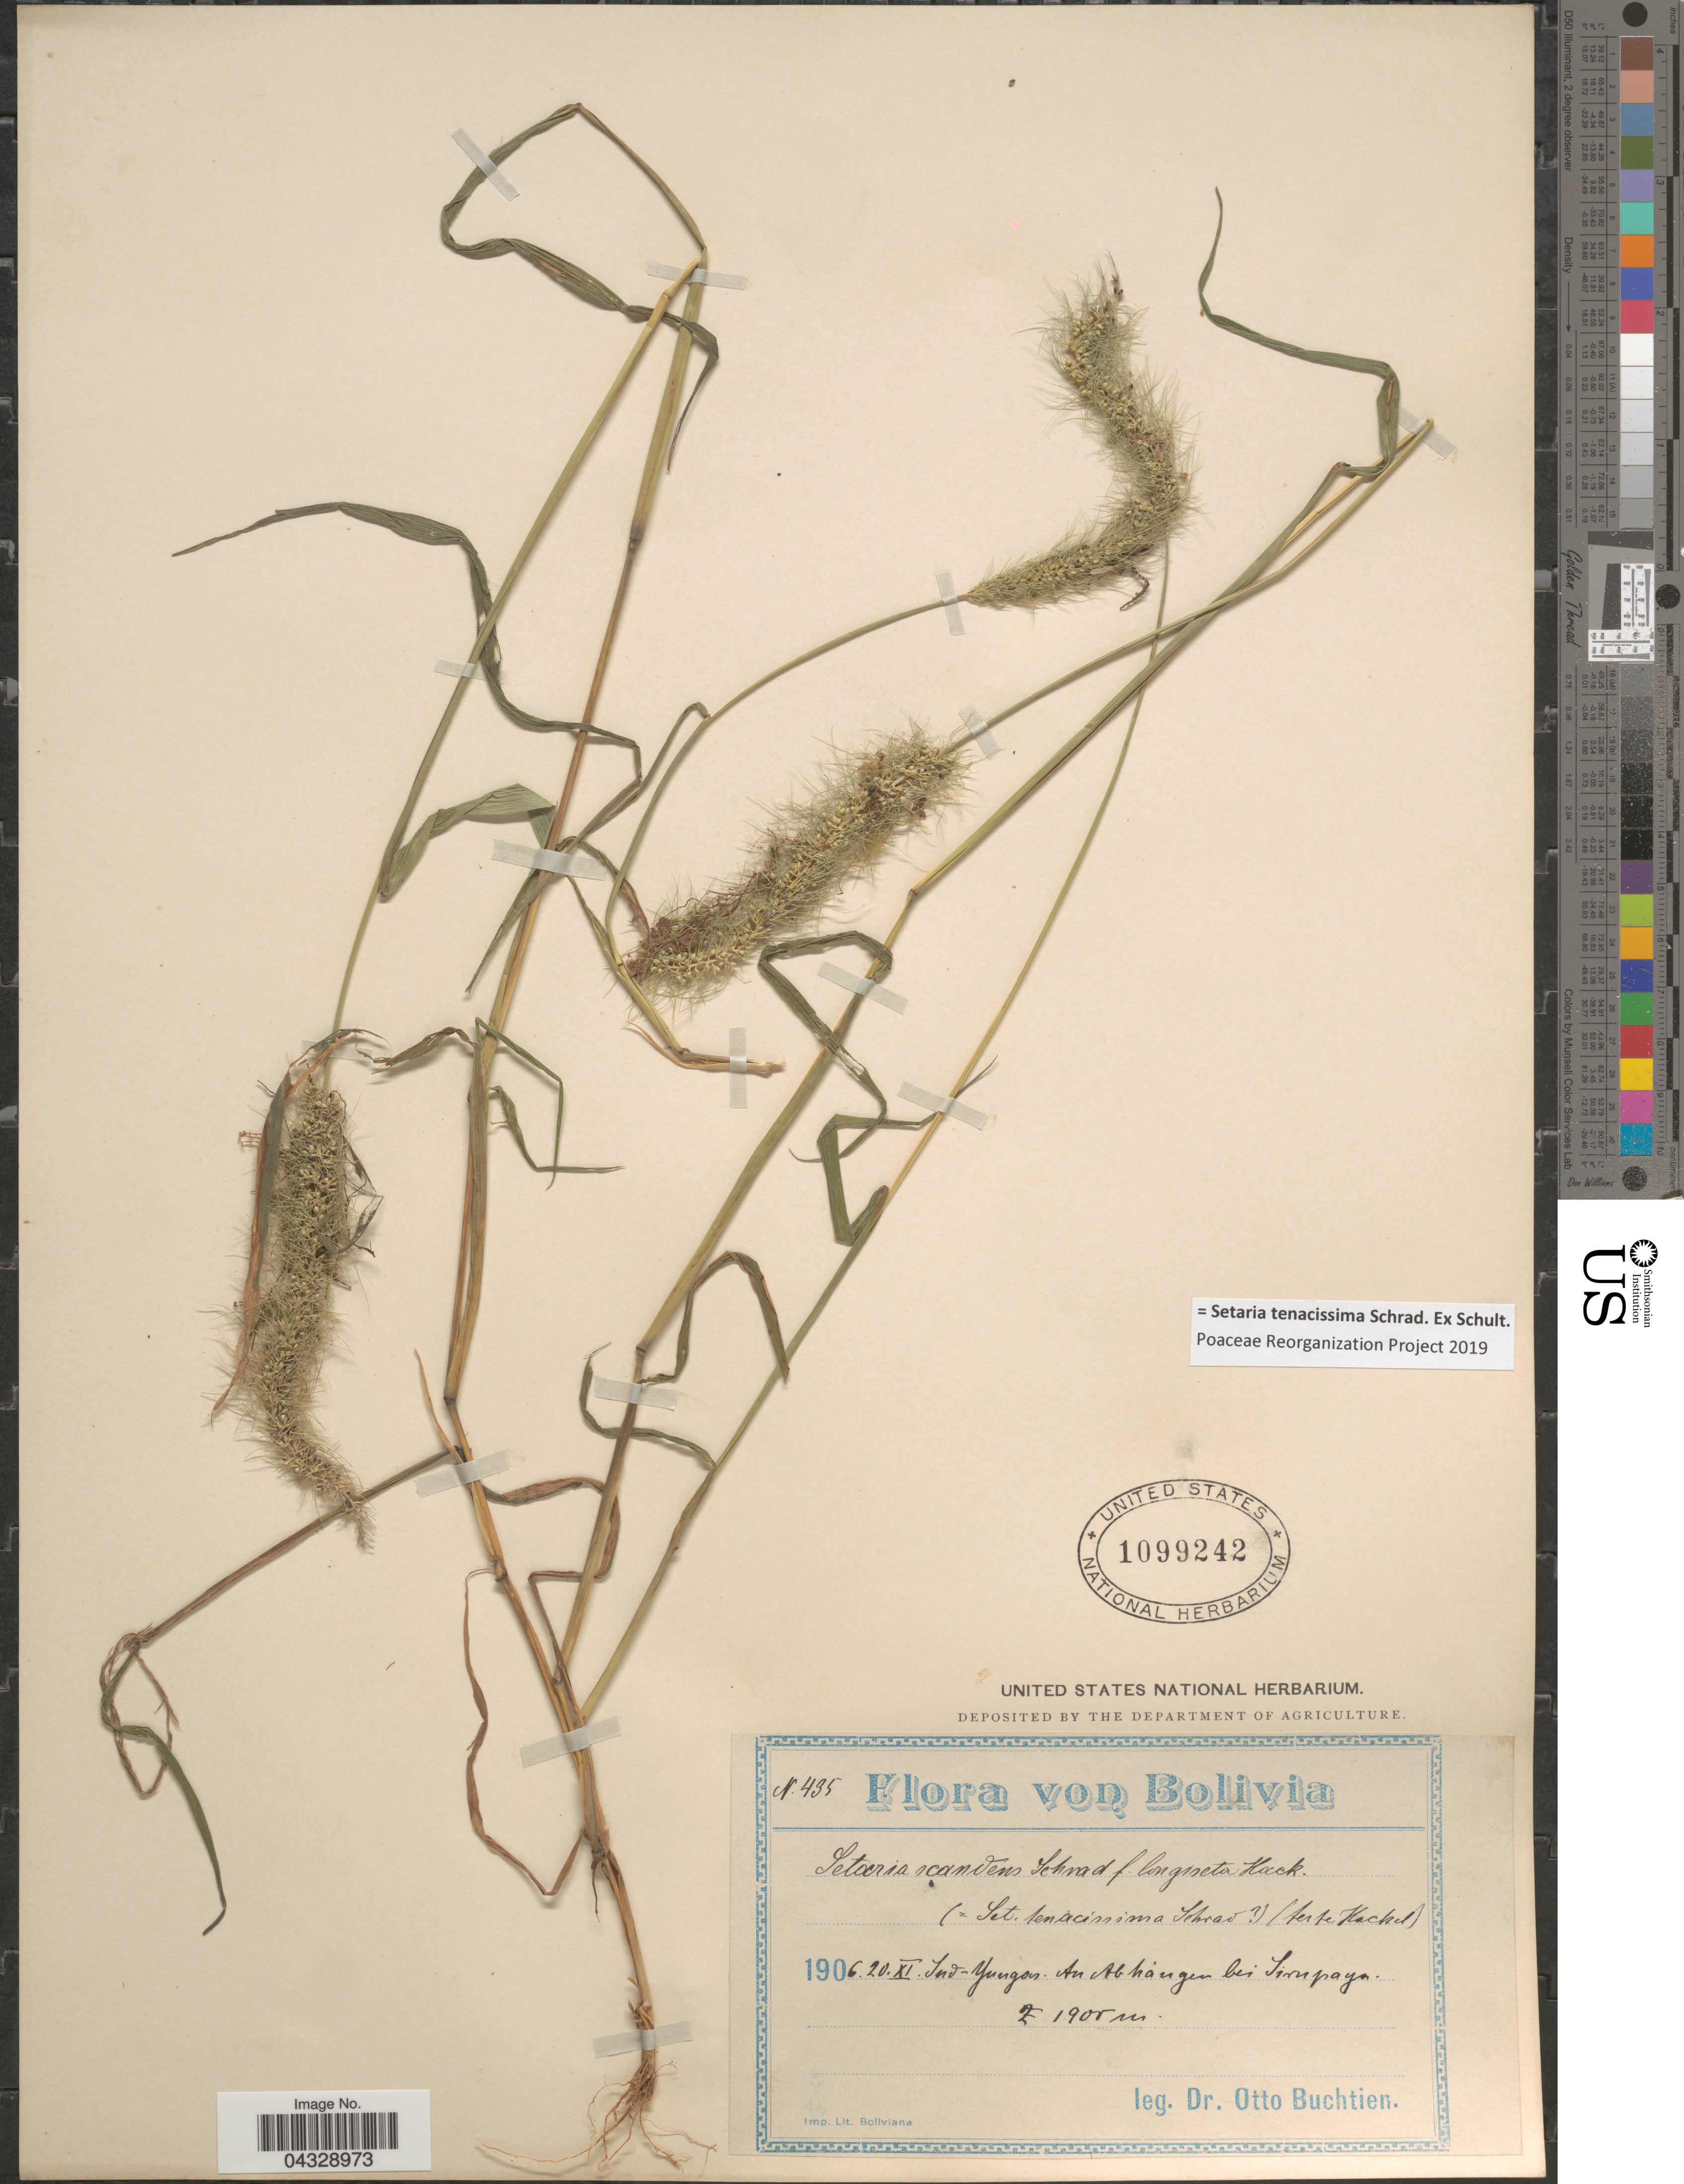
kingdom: Plantae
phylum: Tracheophyta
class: Liliopsida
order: Poales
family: Poaceae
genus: Setaria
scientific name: Setaria tenacissima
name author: Schrad. ex Schult.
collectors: O. Buchtien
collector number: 435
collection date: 1906-11-20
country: Bolivia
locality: Sud-Yungas. An Abhängen bei Sirupaya.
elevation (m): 1900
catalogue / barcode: US 1099242